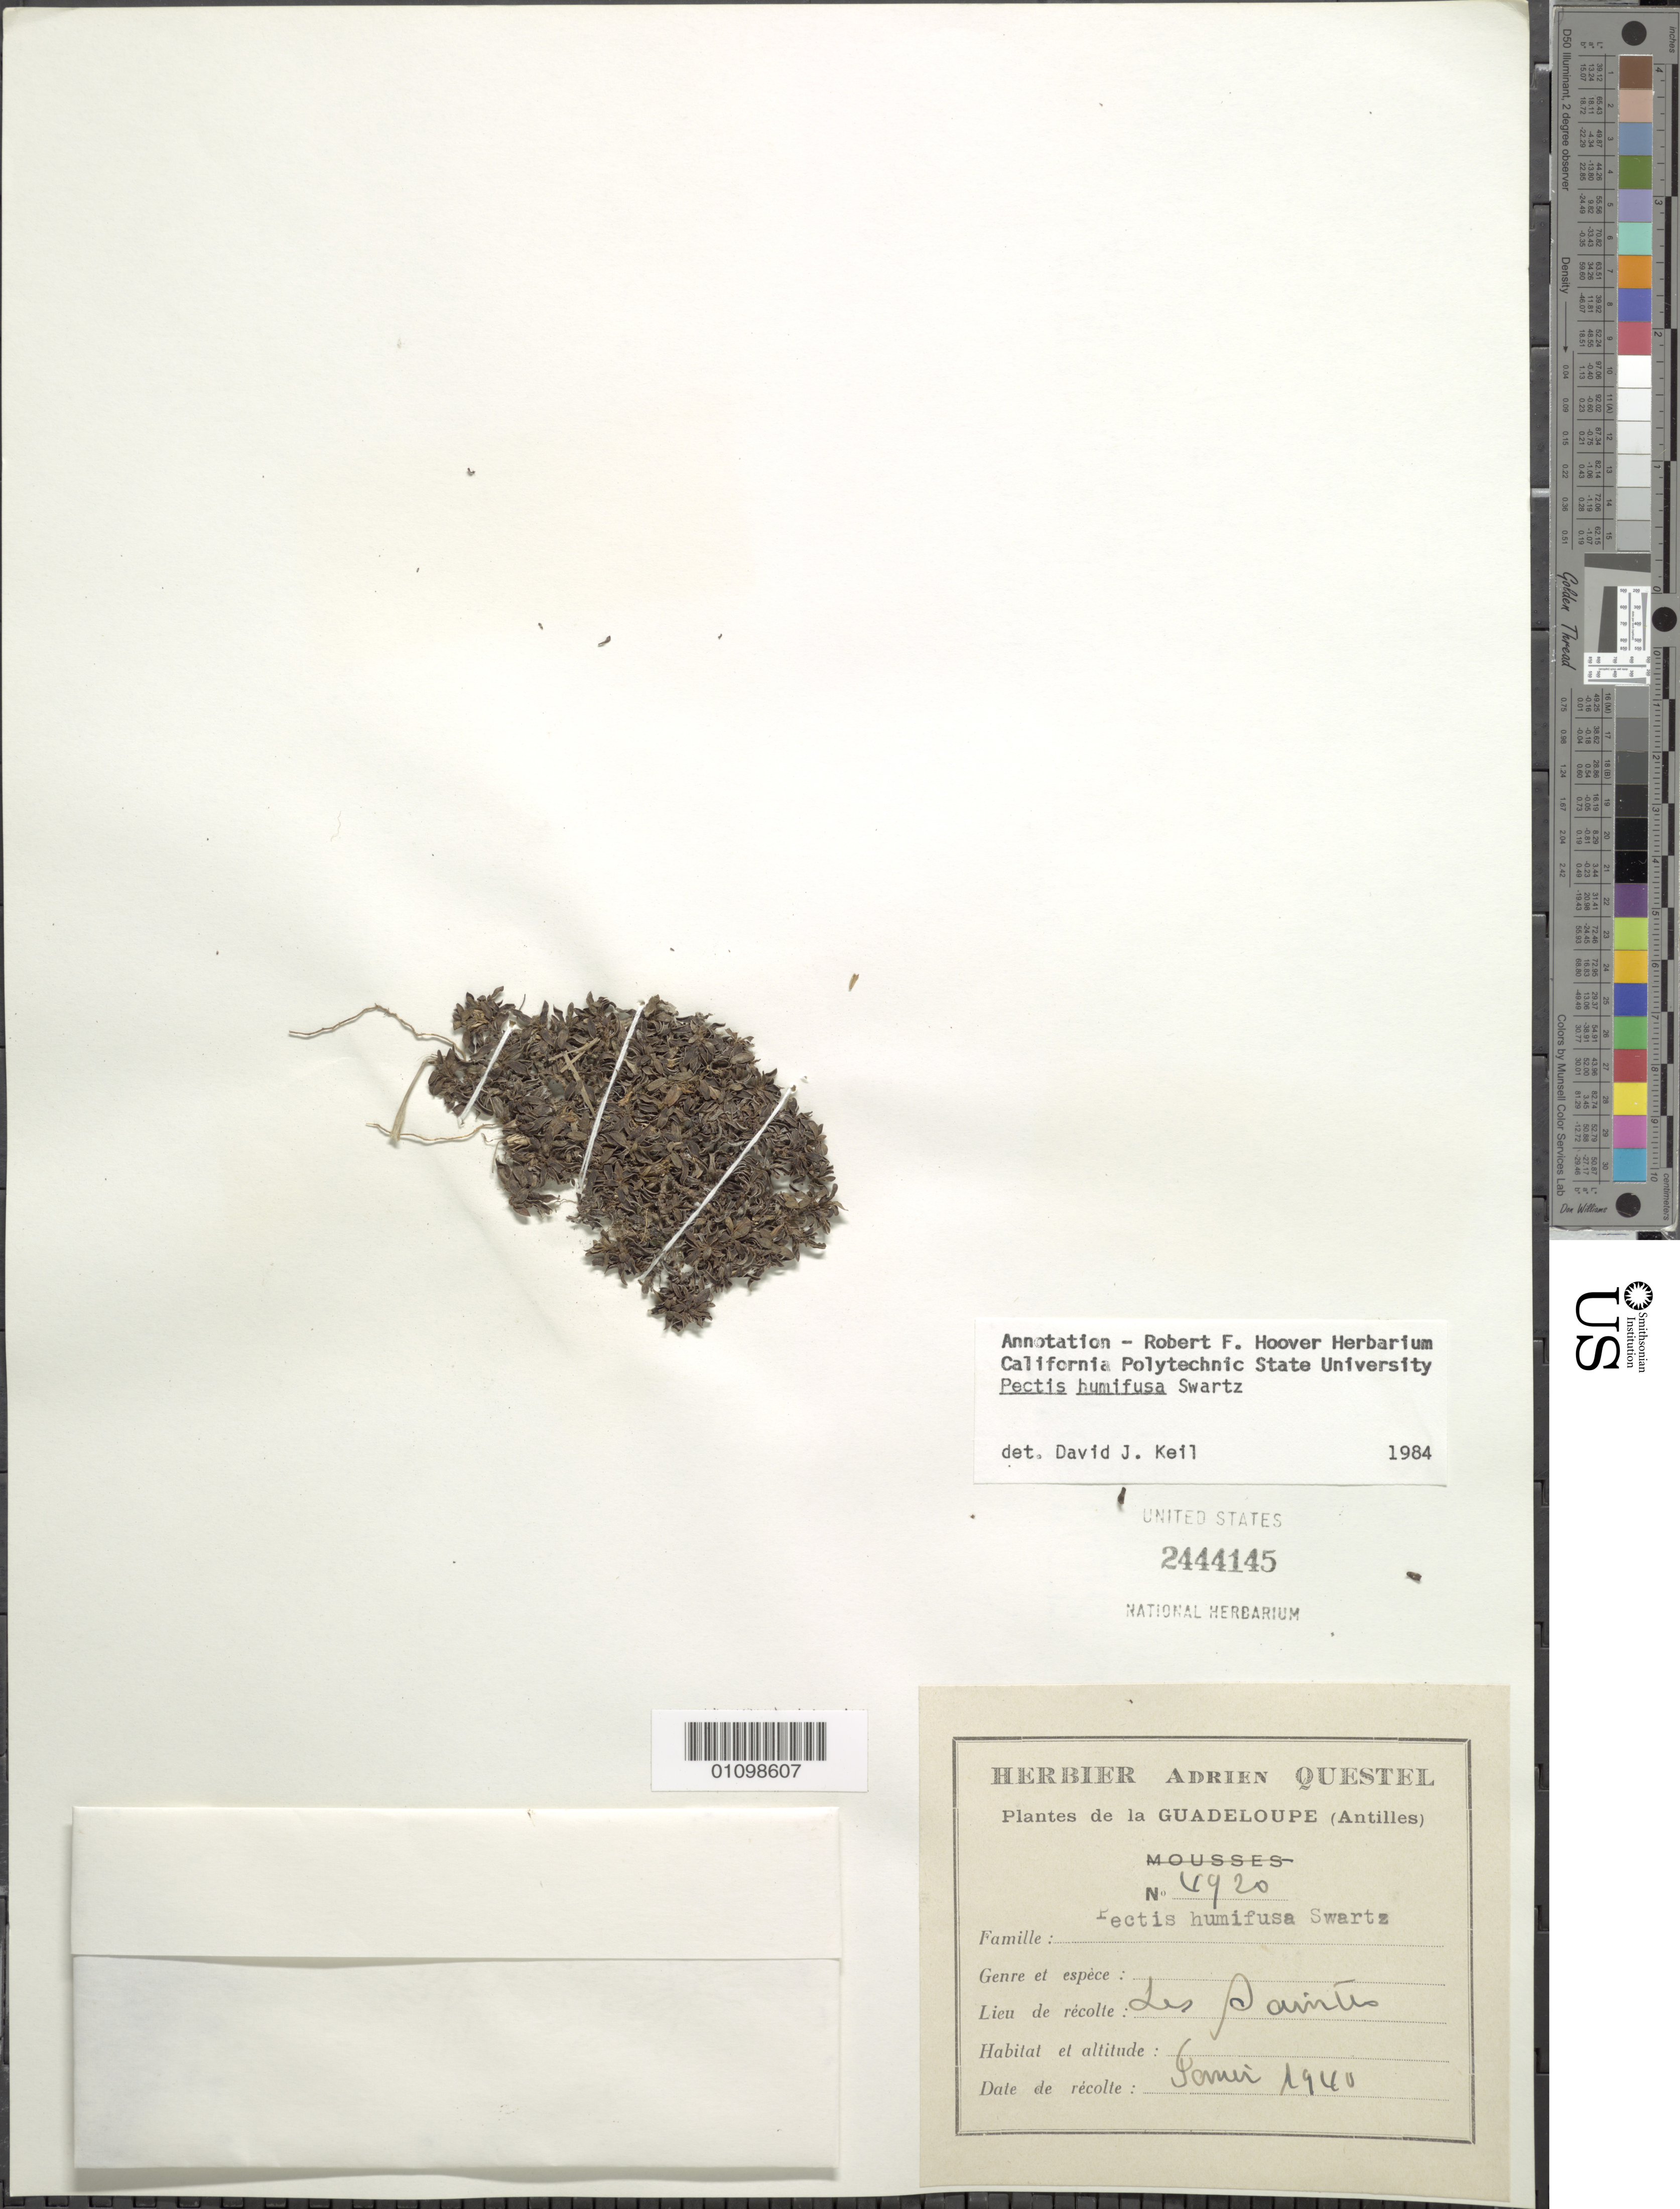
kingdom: Plantae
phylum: Tracheophyta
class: Magnoliopsida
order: Asterales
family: Asteraceae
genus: Pectis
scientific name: Pectis humifusa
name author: Sw.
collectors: A. Questel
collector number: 4920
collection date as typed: Jan 1940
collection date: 1940-01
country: Guadeloupe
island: Îles des Saintes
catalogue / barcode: US 2444145